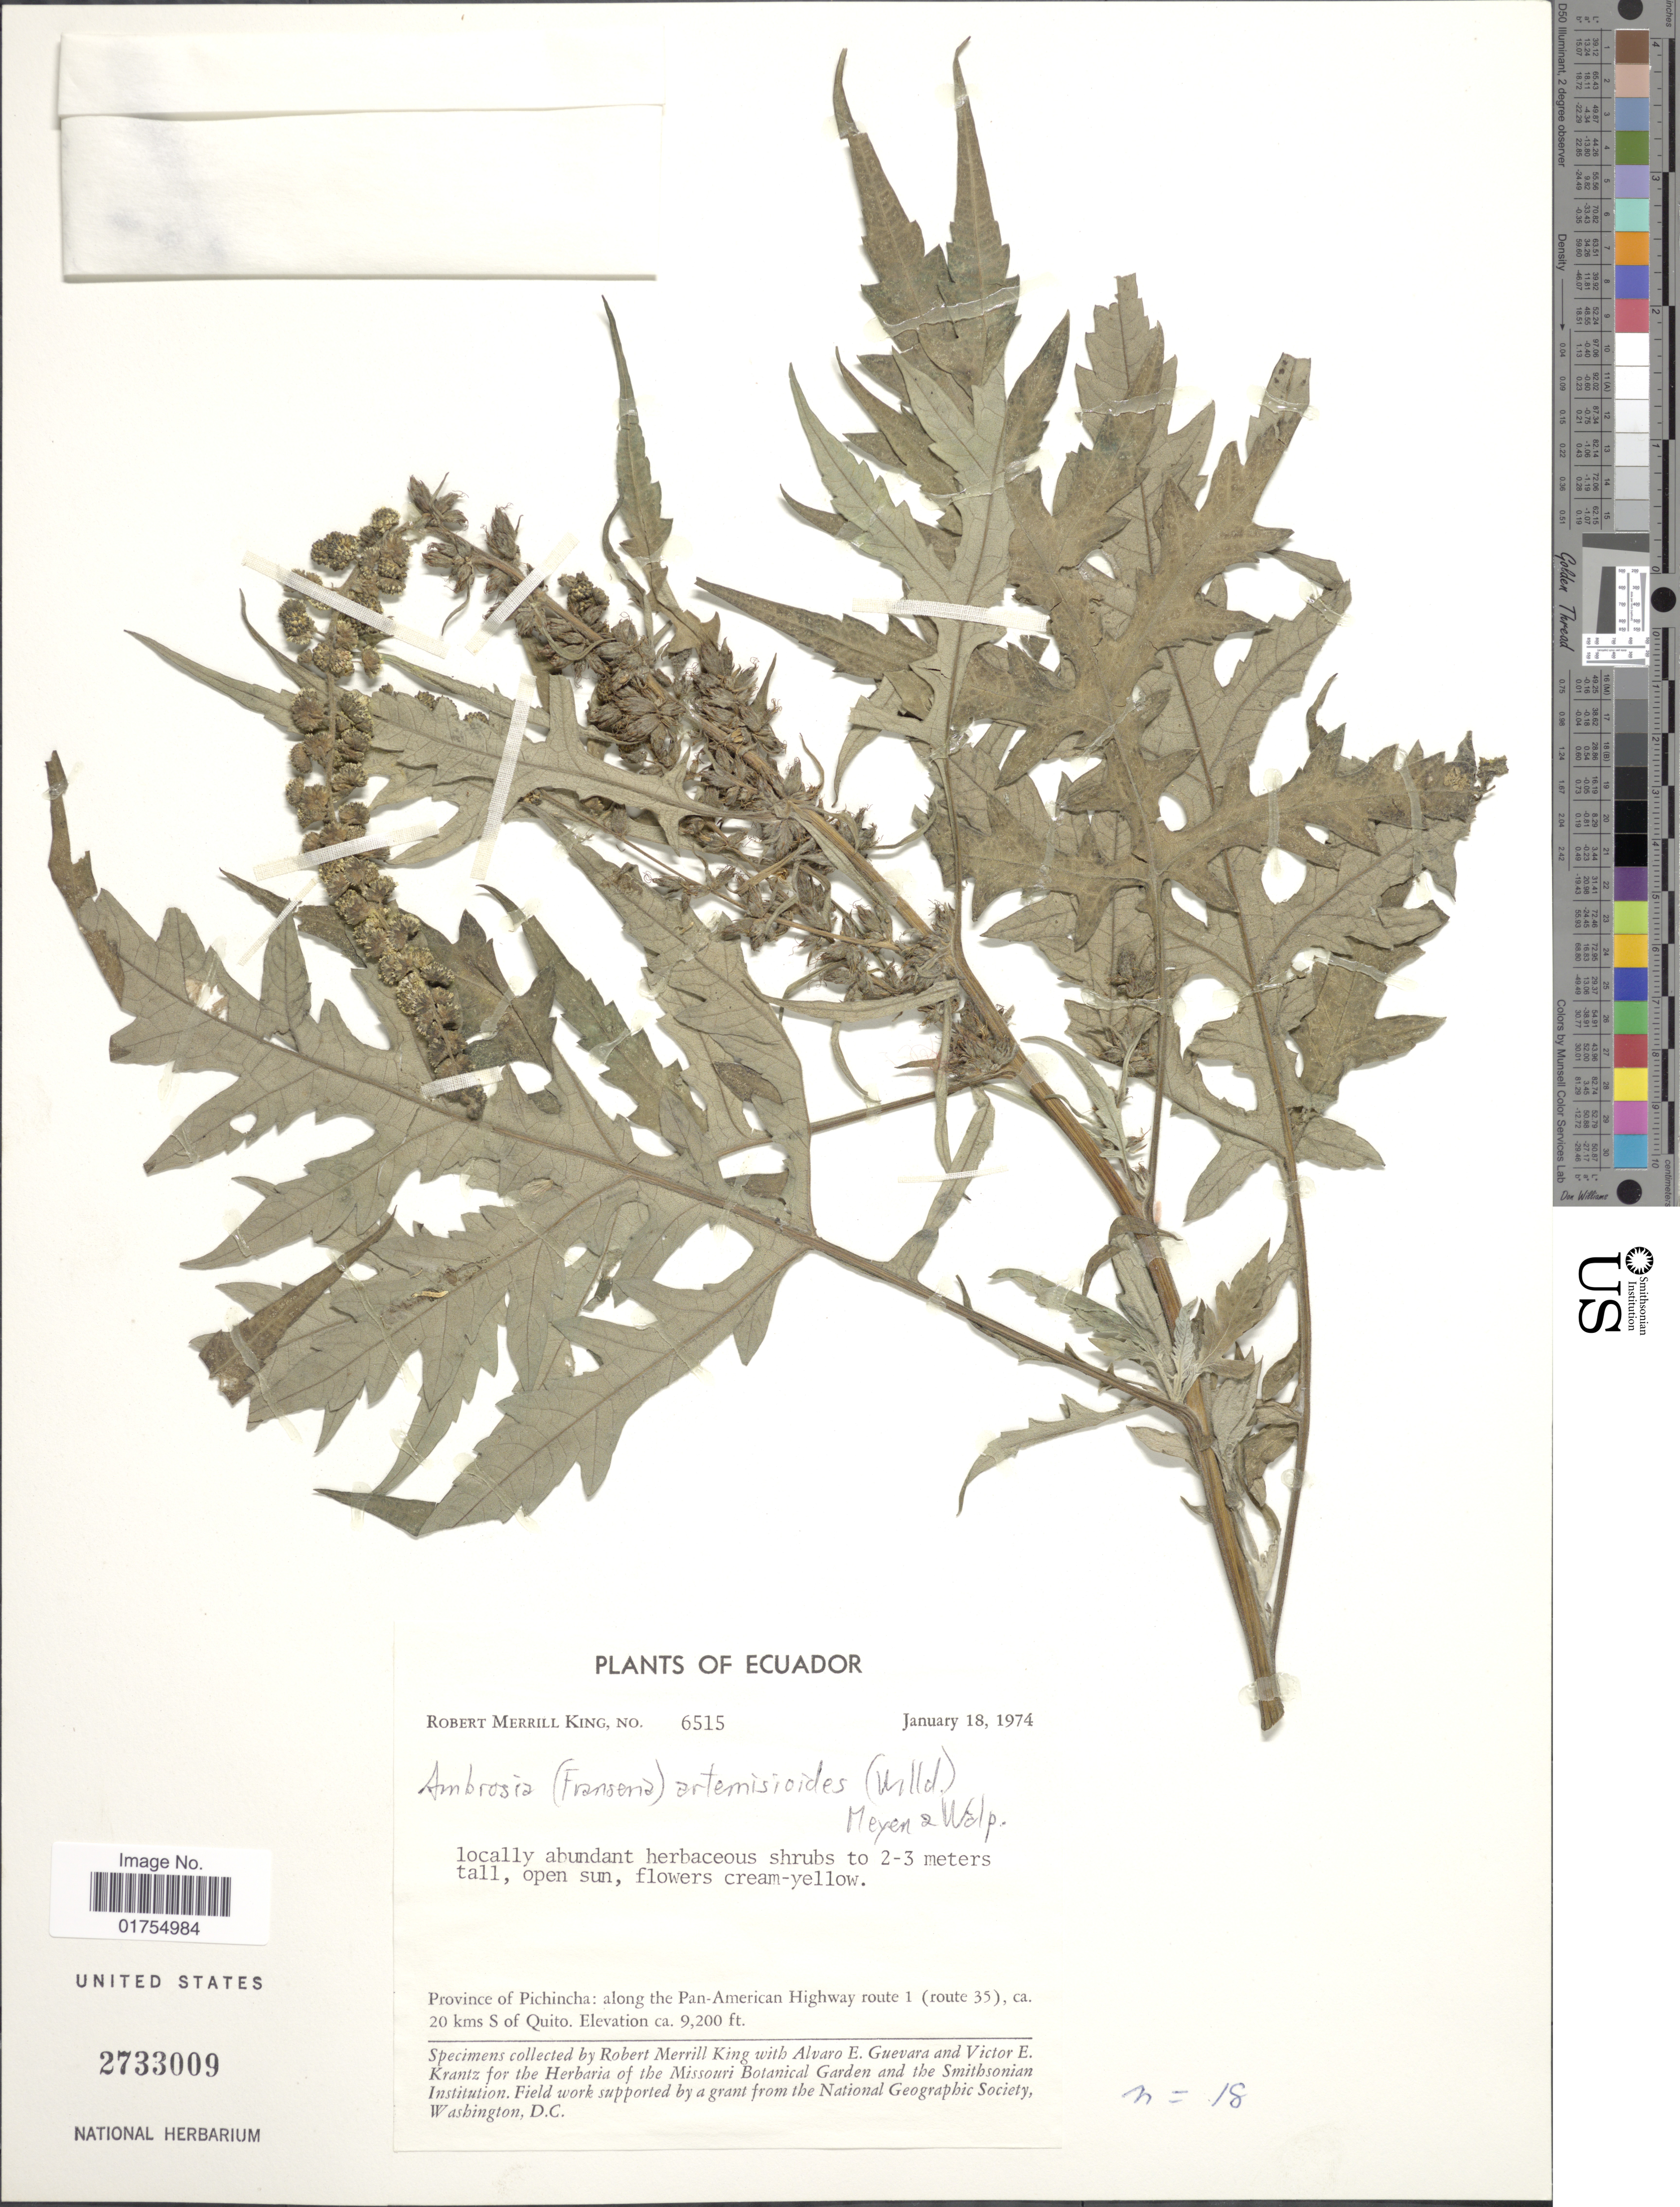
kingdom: Plantae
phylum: Tracheophyta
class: Magnoliopsida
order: Asterales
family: Asteraceae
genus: Franseria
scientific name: Franseria artemisioides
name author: Willd.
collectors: R. M. King, A. E. Guevara & V. Krantz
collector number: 6515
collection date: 1974-01-18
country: Ecuador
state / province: Pichincha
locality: Along the PanAmerican Highway route 1 (route 35) ca 20 kms S of Quito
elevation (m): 2804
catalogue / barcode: US 2733009